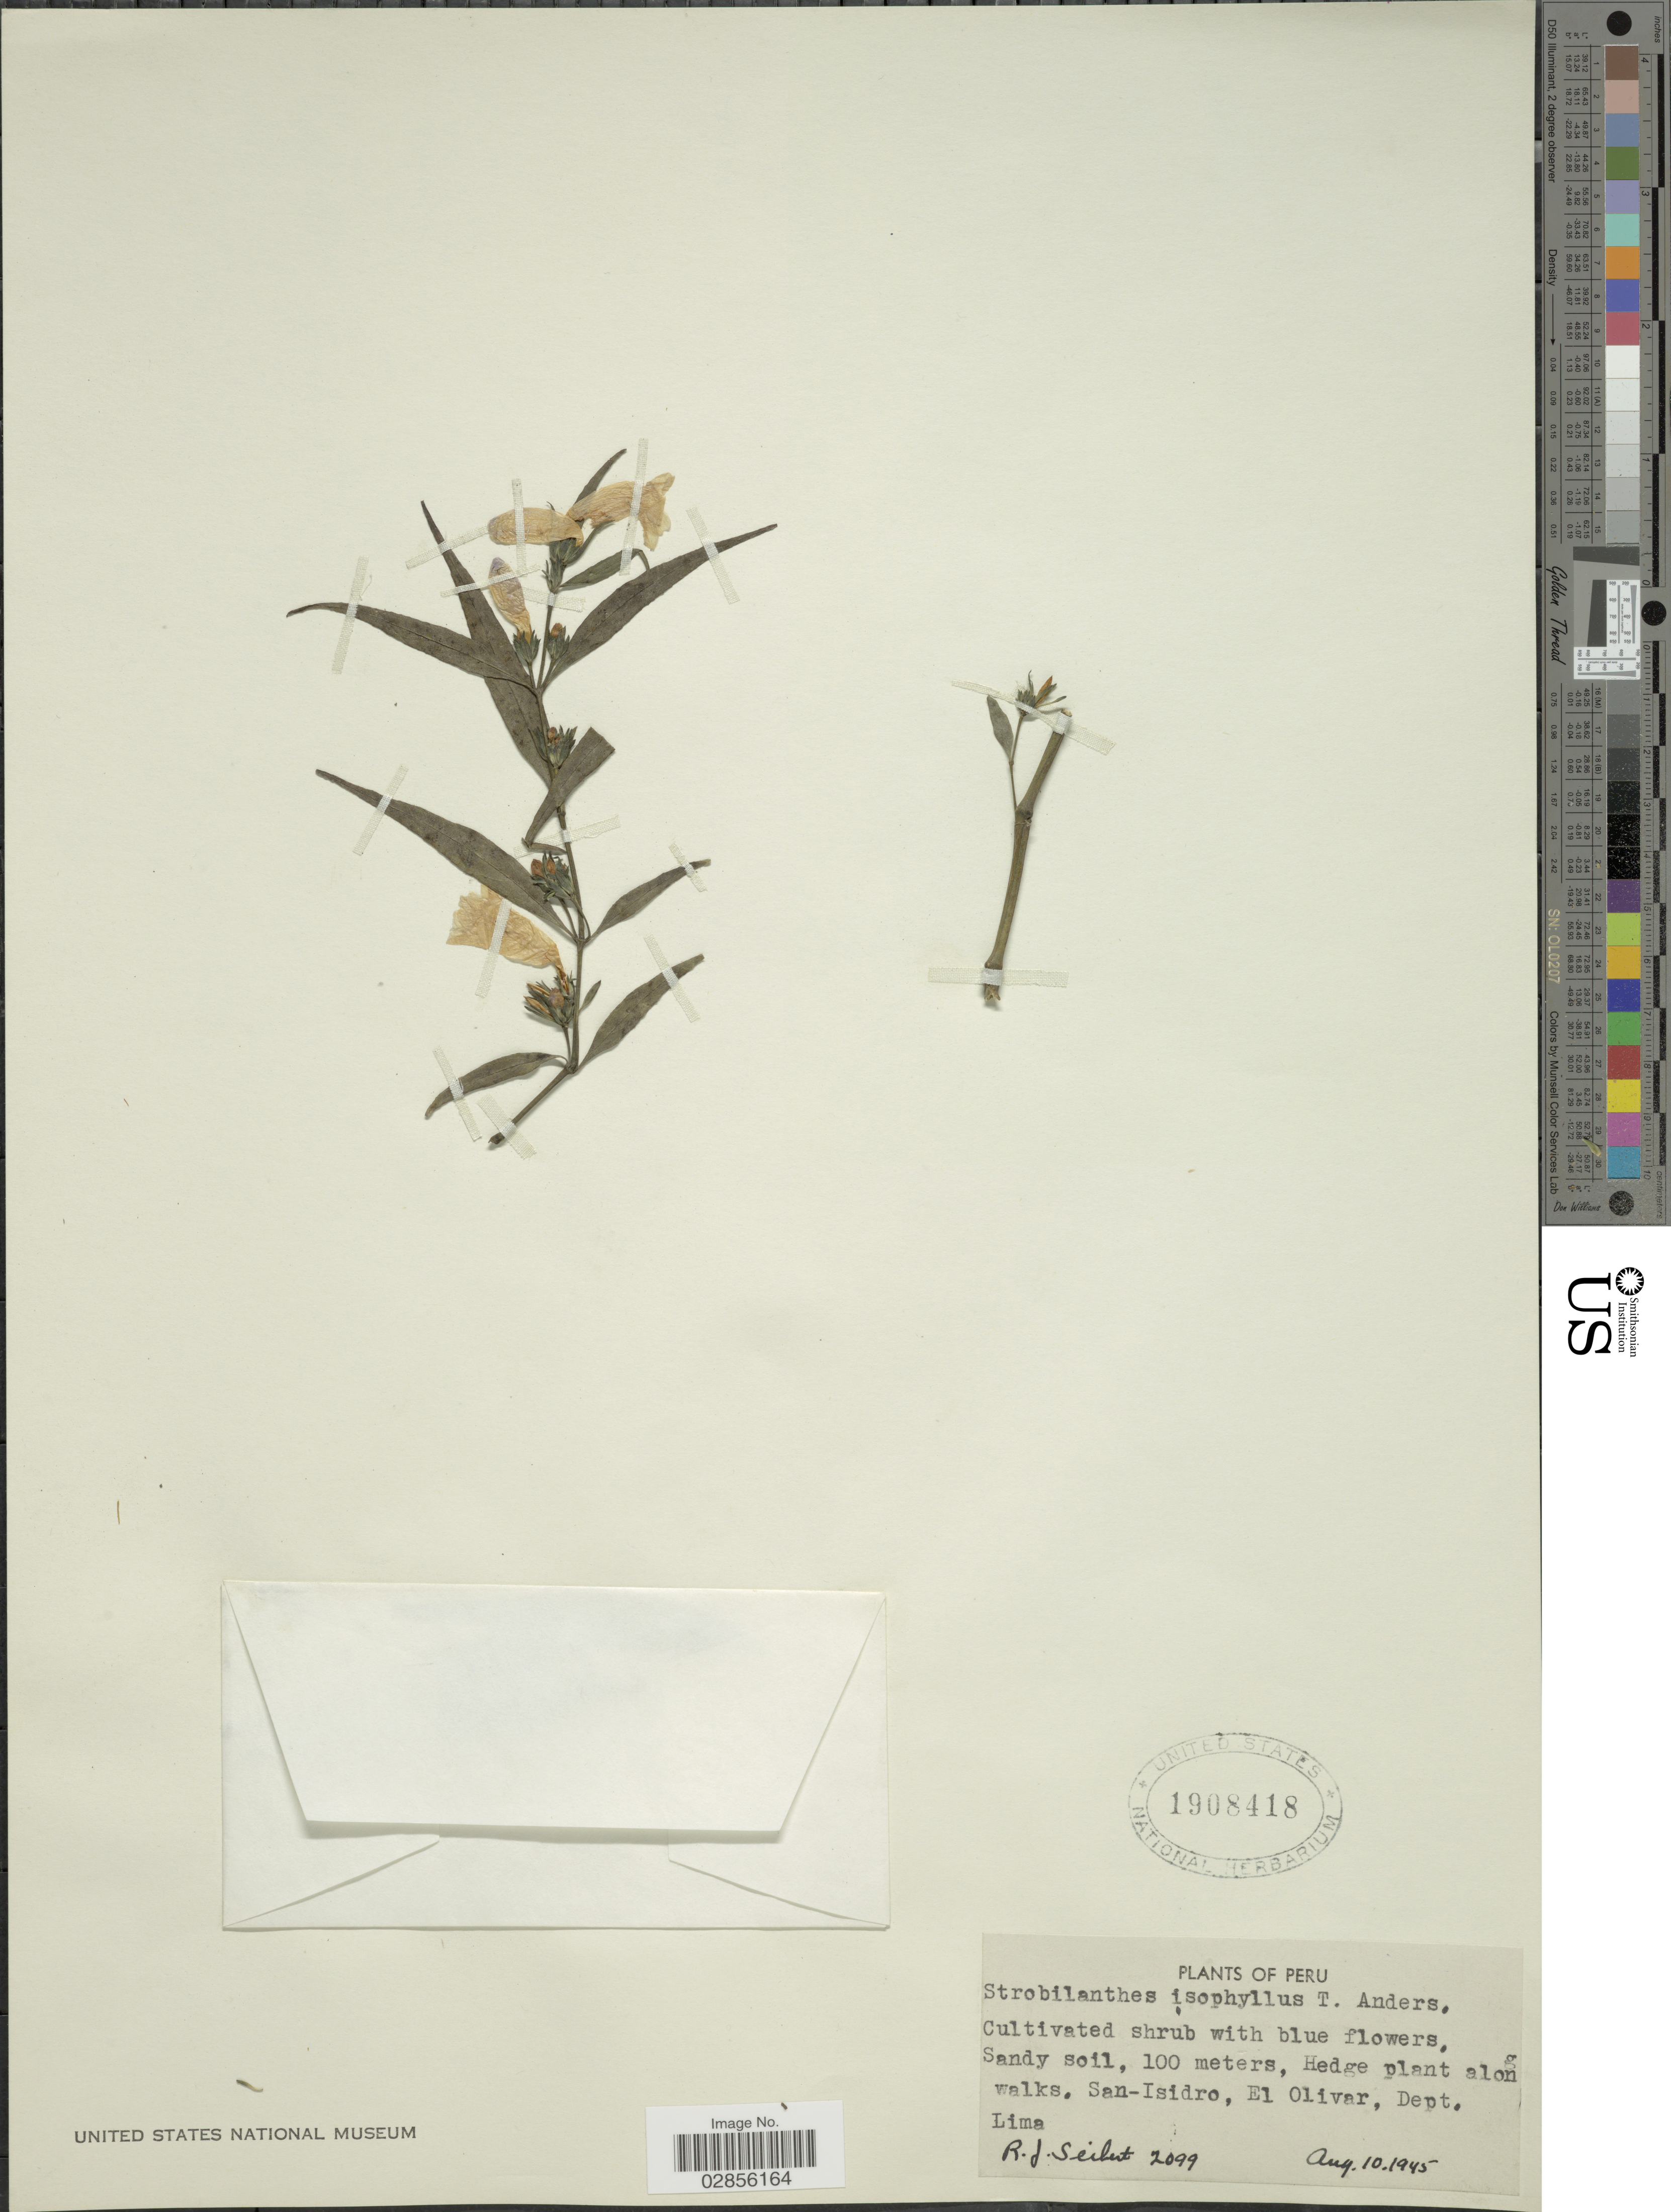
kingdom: Plantae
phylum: Tracheophyta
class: Magnoliopsida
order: Lamiales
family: Acanthaceae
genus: Strobilanthes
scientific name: Strobilanthes isophyllus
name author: (Nees) T. Anderson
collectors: R. J. Seibert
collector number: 2099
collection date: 1945-08-10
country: Peru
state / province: Lima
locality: San-Isidro, El Olivar, Dept. Lima.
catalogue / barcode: US 1908418